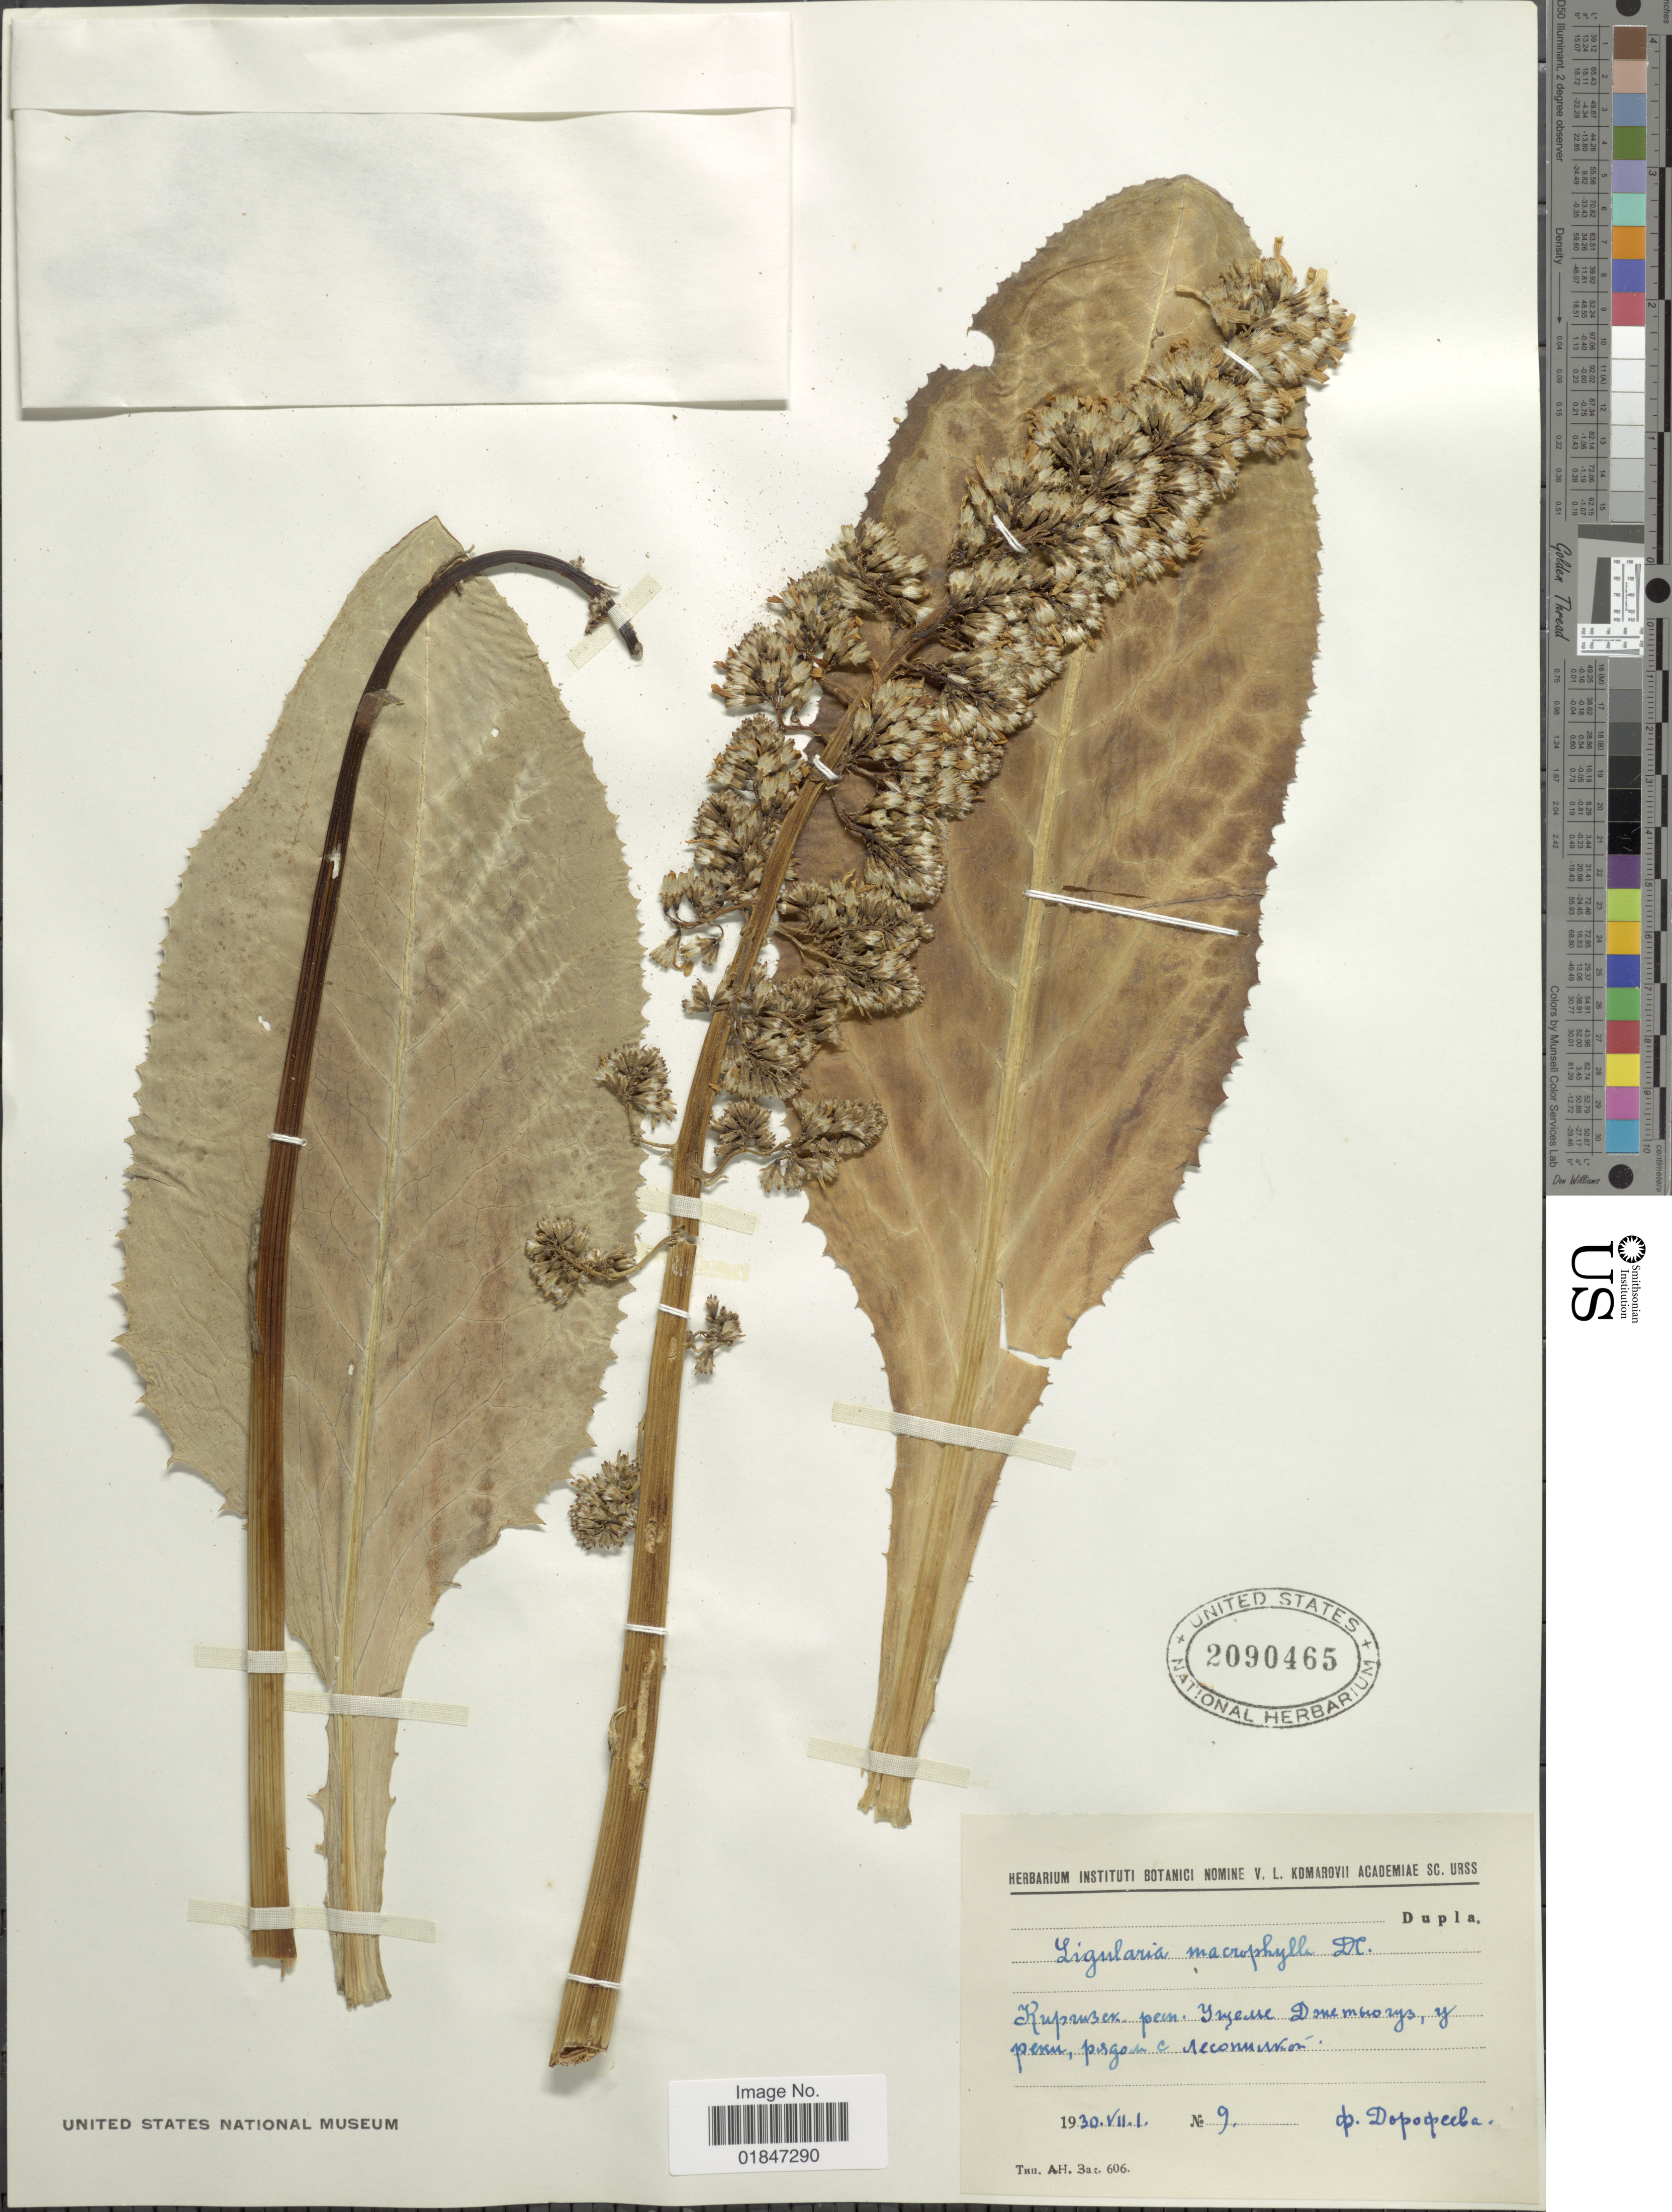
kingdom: Plantae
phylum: Tracheophyta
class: Magnoliopsida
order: Asterales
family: Asteraceae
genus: Ligularia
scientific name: Ligularia macrophylla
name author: (Ledeb.) DC.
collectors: Dopopeeba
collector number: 9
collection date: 1930-07-01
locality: Kuprusck peer. Y[illegible text]. Dsemuo [illegible text] y Poku p[illegible text]go m e seco[illegible text].[interpreted]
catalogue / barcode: US 2090465